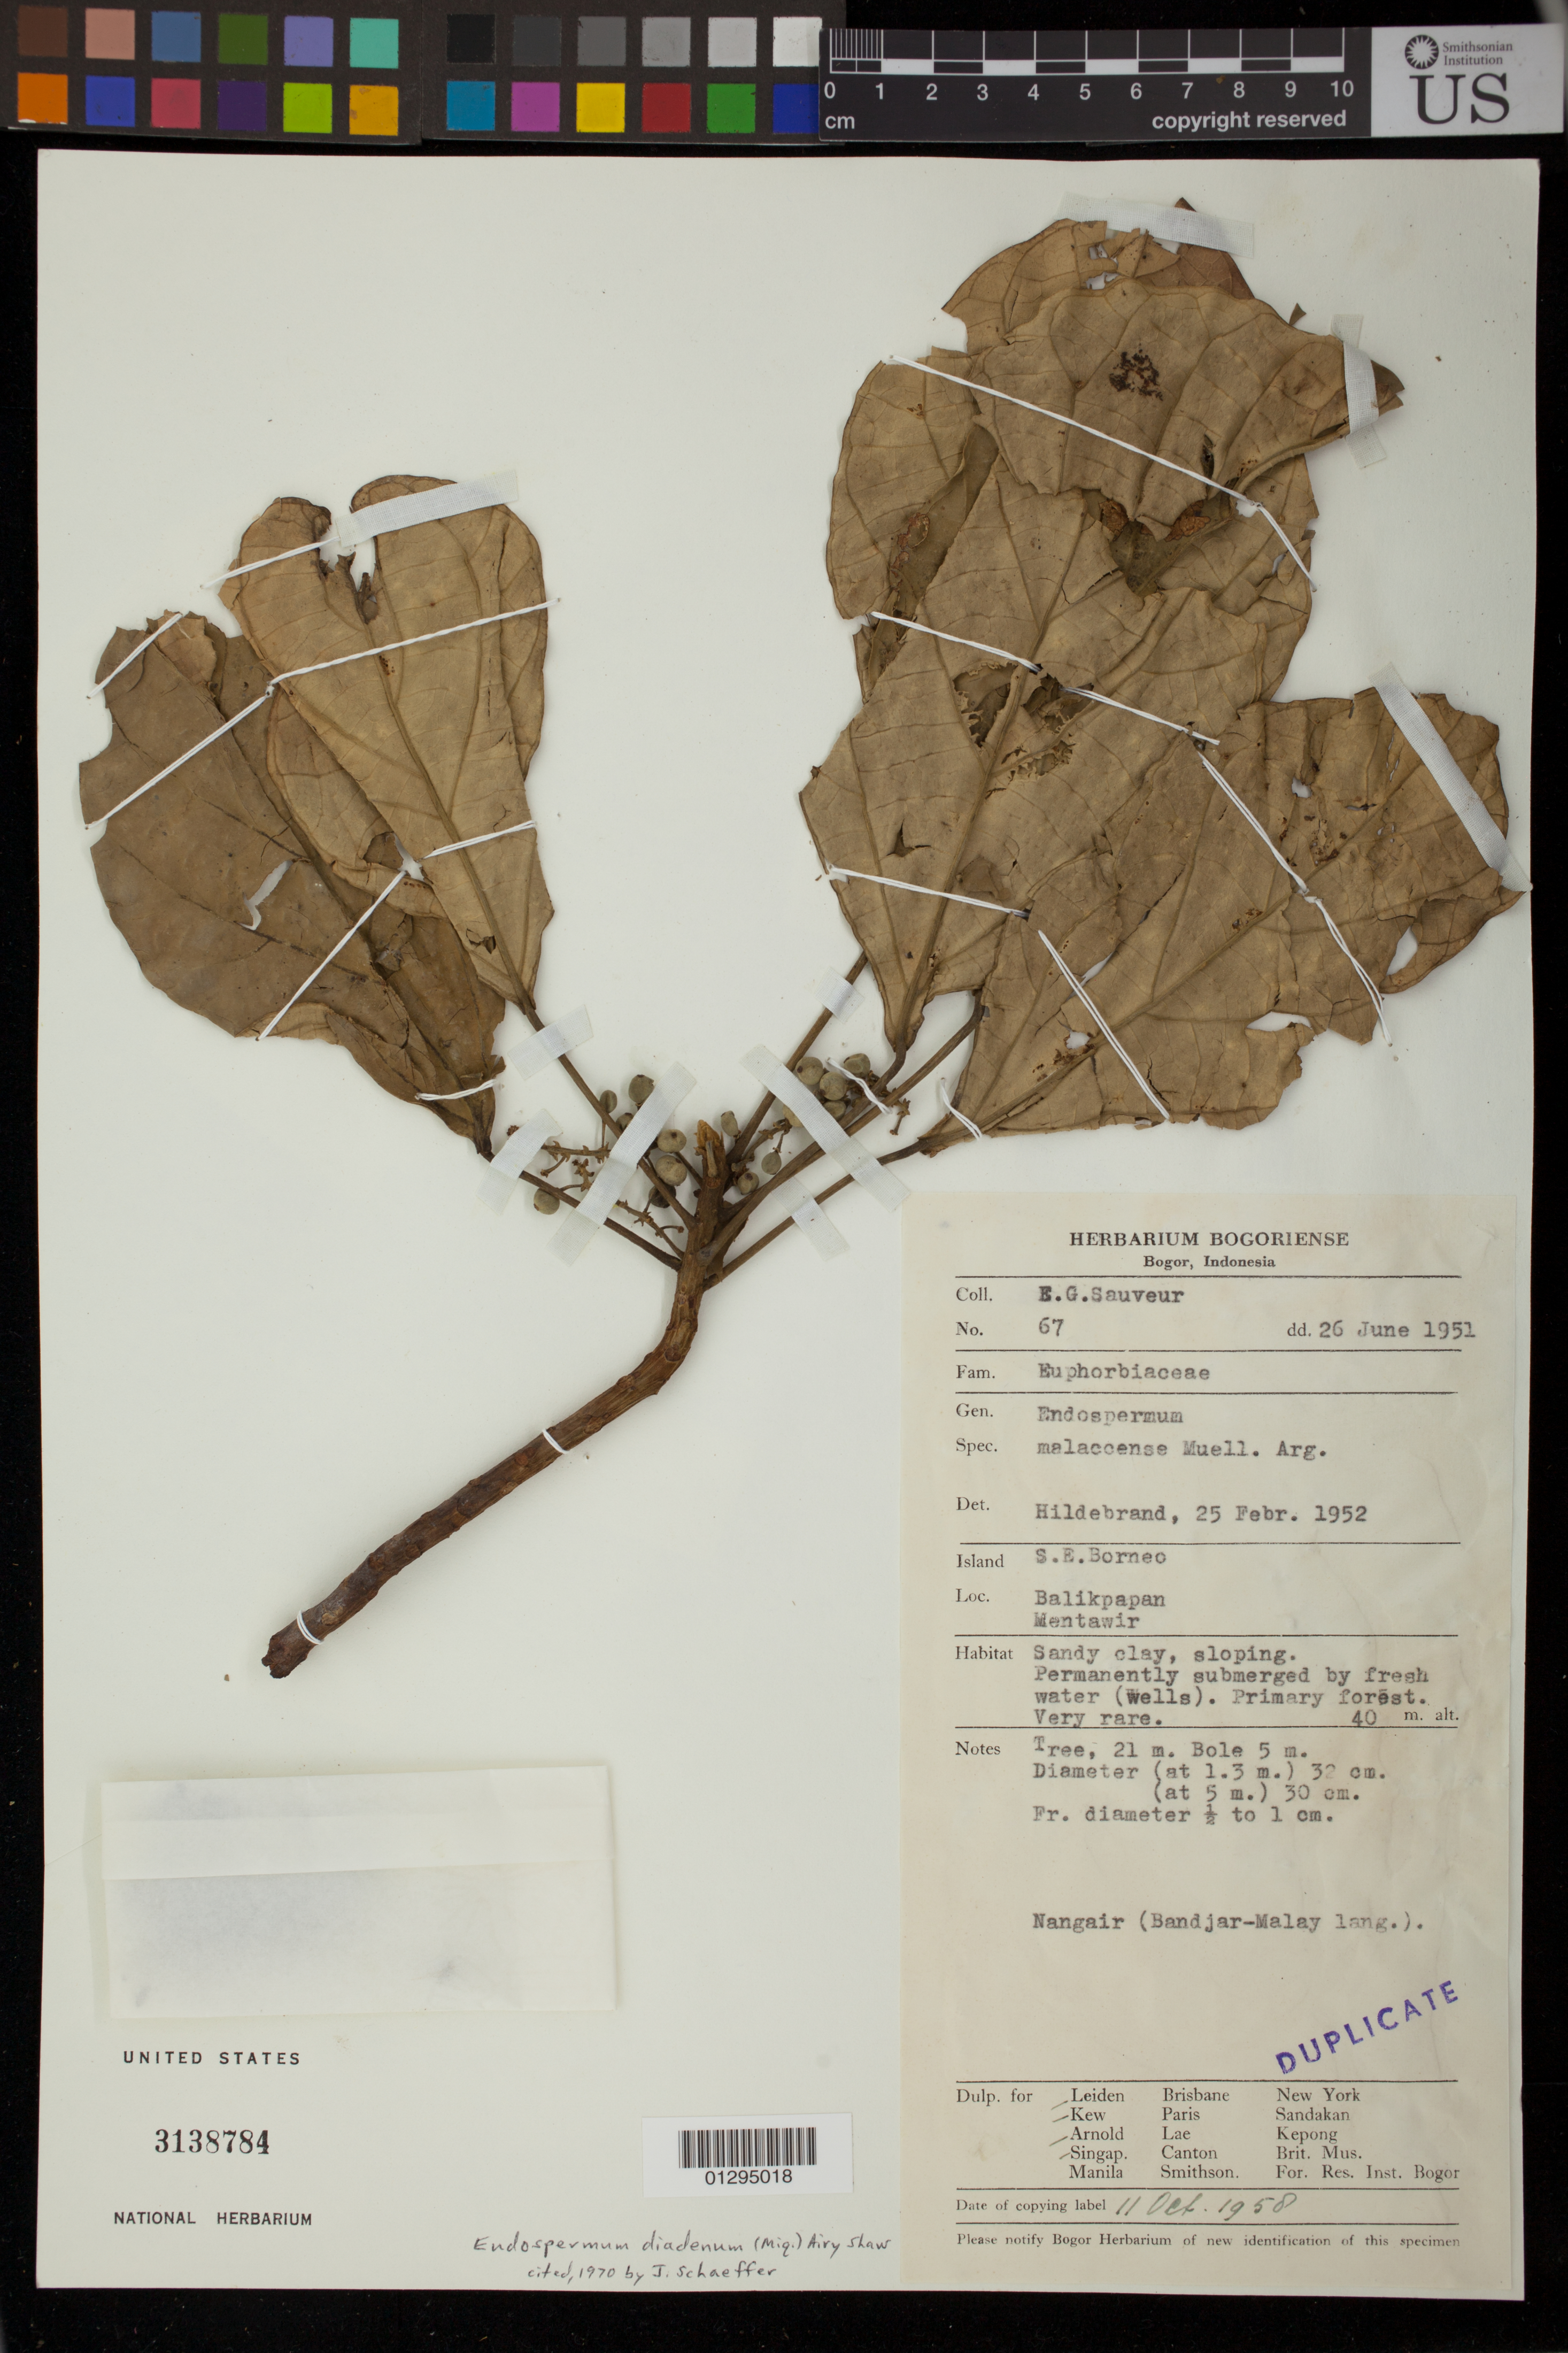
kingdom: Plantae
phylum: Tracheophyta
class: Magnoliopsida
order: Malpighiales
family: Euphorbiaceae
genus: Endospermum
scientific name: Endospermum diadenum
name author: (Miq.) Airy Shaw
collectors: E.G. Sauveur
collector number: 67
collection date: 1951-06-26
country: Indonesia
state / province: Java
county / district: Jawa Barat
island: Java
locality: Bogor. Balikpapan. Mentawir.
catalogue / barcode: US 3138784